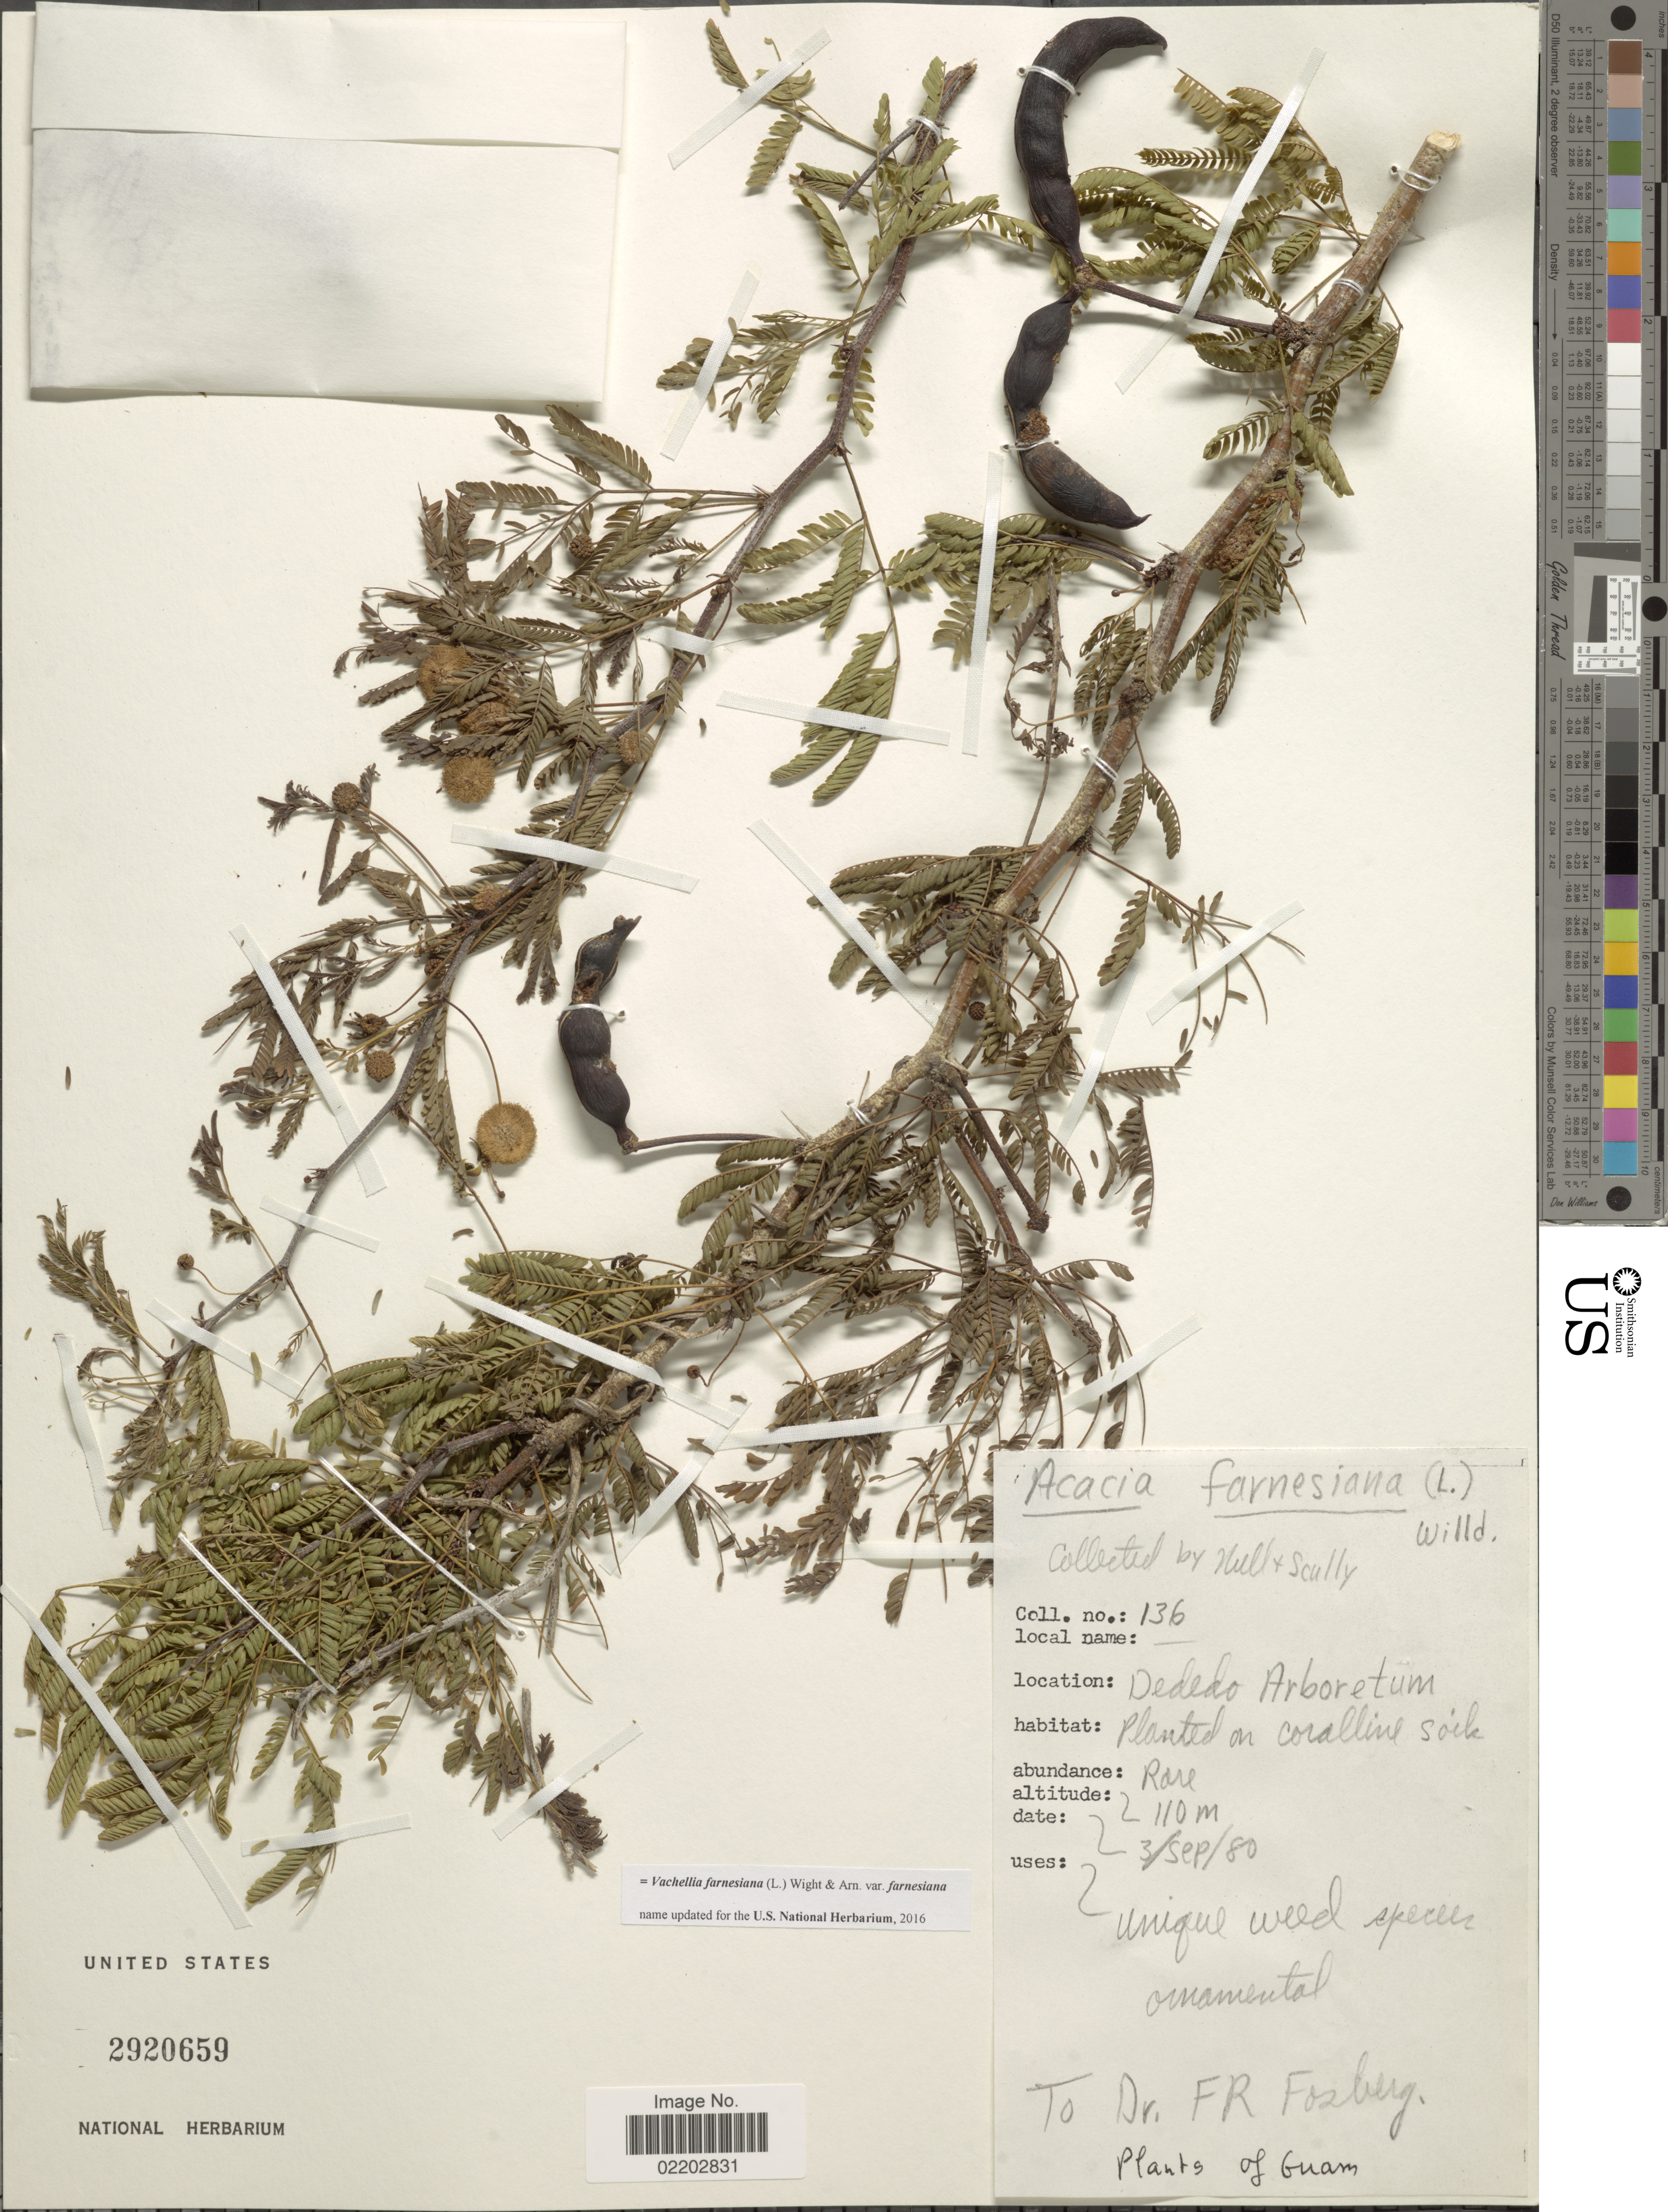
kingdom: Plantae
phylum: Tracheophyta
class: Magnoliopsida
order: Fabales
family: Fabaceae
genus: Vachellia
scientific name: Vachellia farnesiana var. farnesiana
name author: (L.) Wight & Arn.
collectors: -. Null & Scully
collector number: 136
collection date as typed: Transcribed d/m/y: 3/9/80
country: Guam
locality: Dededo Arboretum, on coralline soil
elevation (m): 110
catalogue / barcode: US 2920659